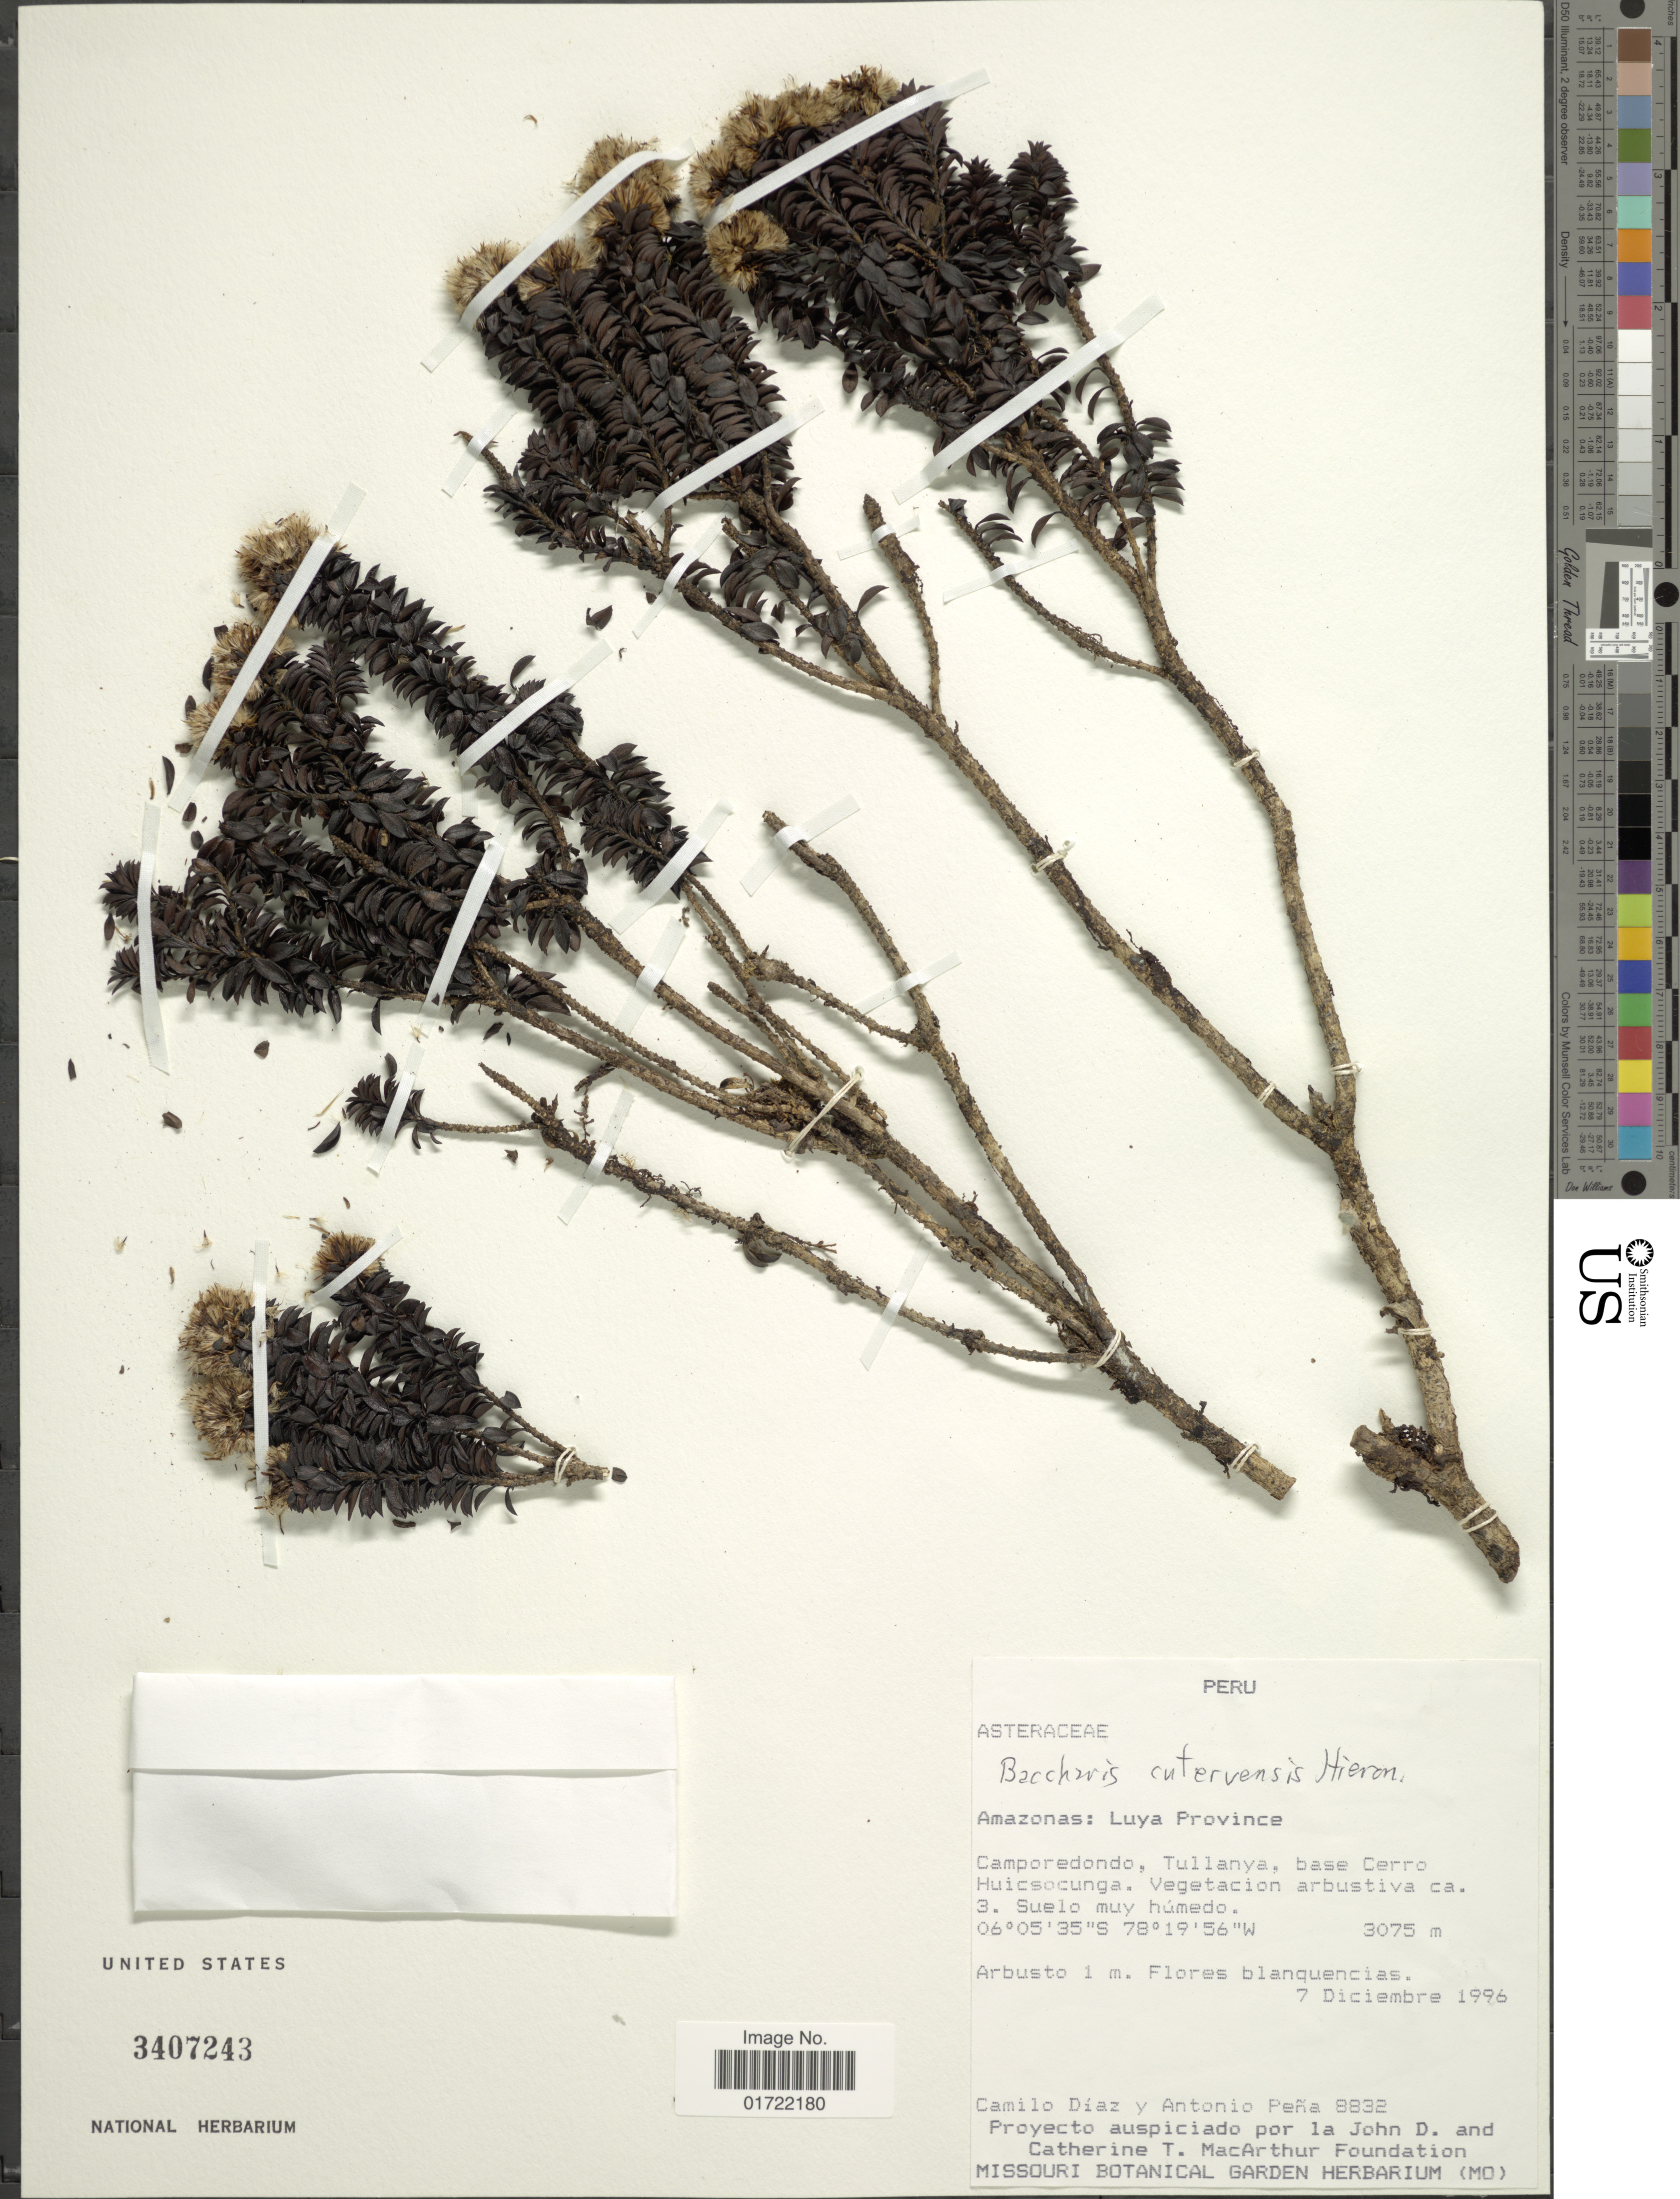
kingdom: Plantae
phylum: Tracheophyta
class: Magnoliopsida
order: Asterales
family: Asteraceae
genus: Baccharis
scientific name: Baccharis cutervensis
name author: Hieron.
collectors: C. Díaz & A. Peña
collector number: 8832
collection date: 1996-12-07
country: Peru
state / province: Amazonas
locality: Luya Province, Camporedondo, Tullanya, Cerro, Hiuscocunga,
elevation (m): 3075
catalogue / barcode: US 3407243